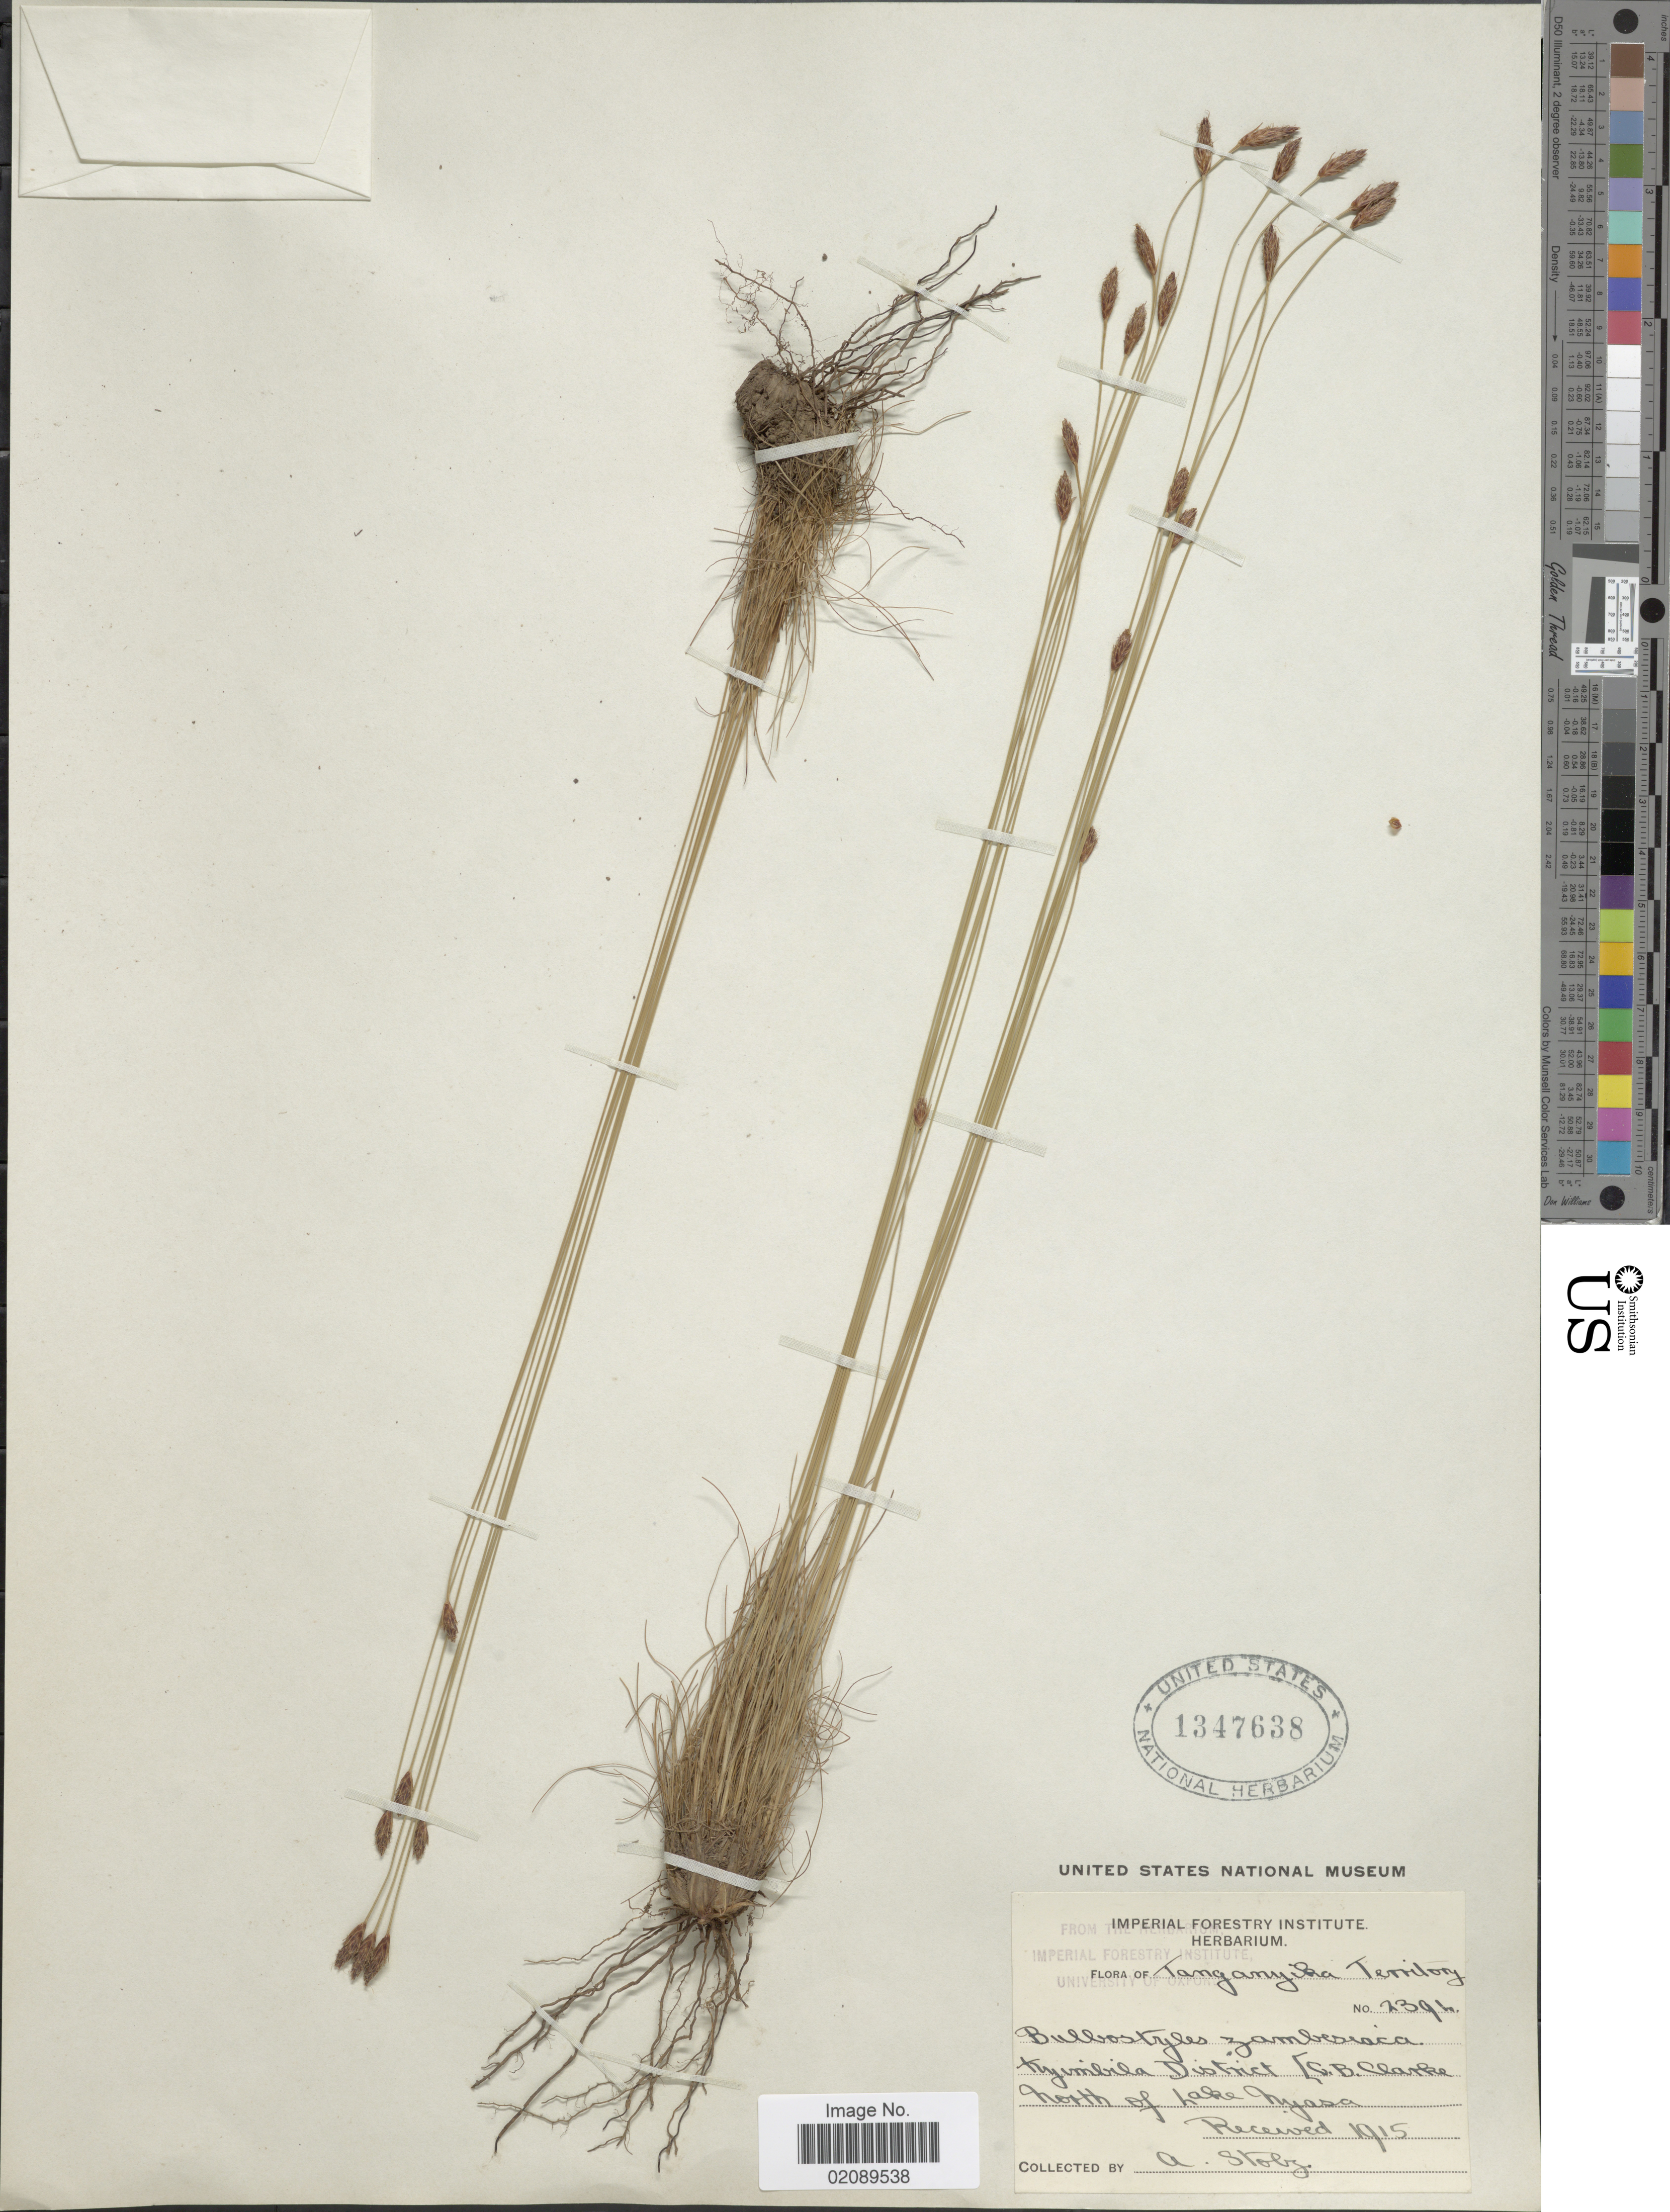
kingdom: Plantae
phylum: Tracheophyta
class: Liliopsida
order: Poales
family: Cyperaceae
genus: Bulbostylis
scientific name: Bulbostylis macra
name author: (Ridl.) C.B. Clarke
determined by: Strong, Mark T., (BOT), Smithsonian Institution - National Museum of Natural History (UNITED STATES)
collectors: A. Stolz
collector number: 2391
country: Tanzania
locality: Tanganyika Territory, Kyimbila District (C.B. Clarke north of Lake Nyasa)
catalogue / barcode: US 1347638